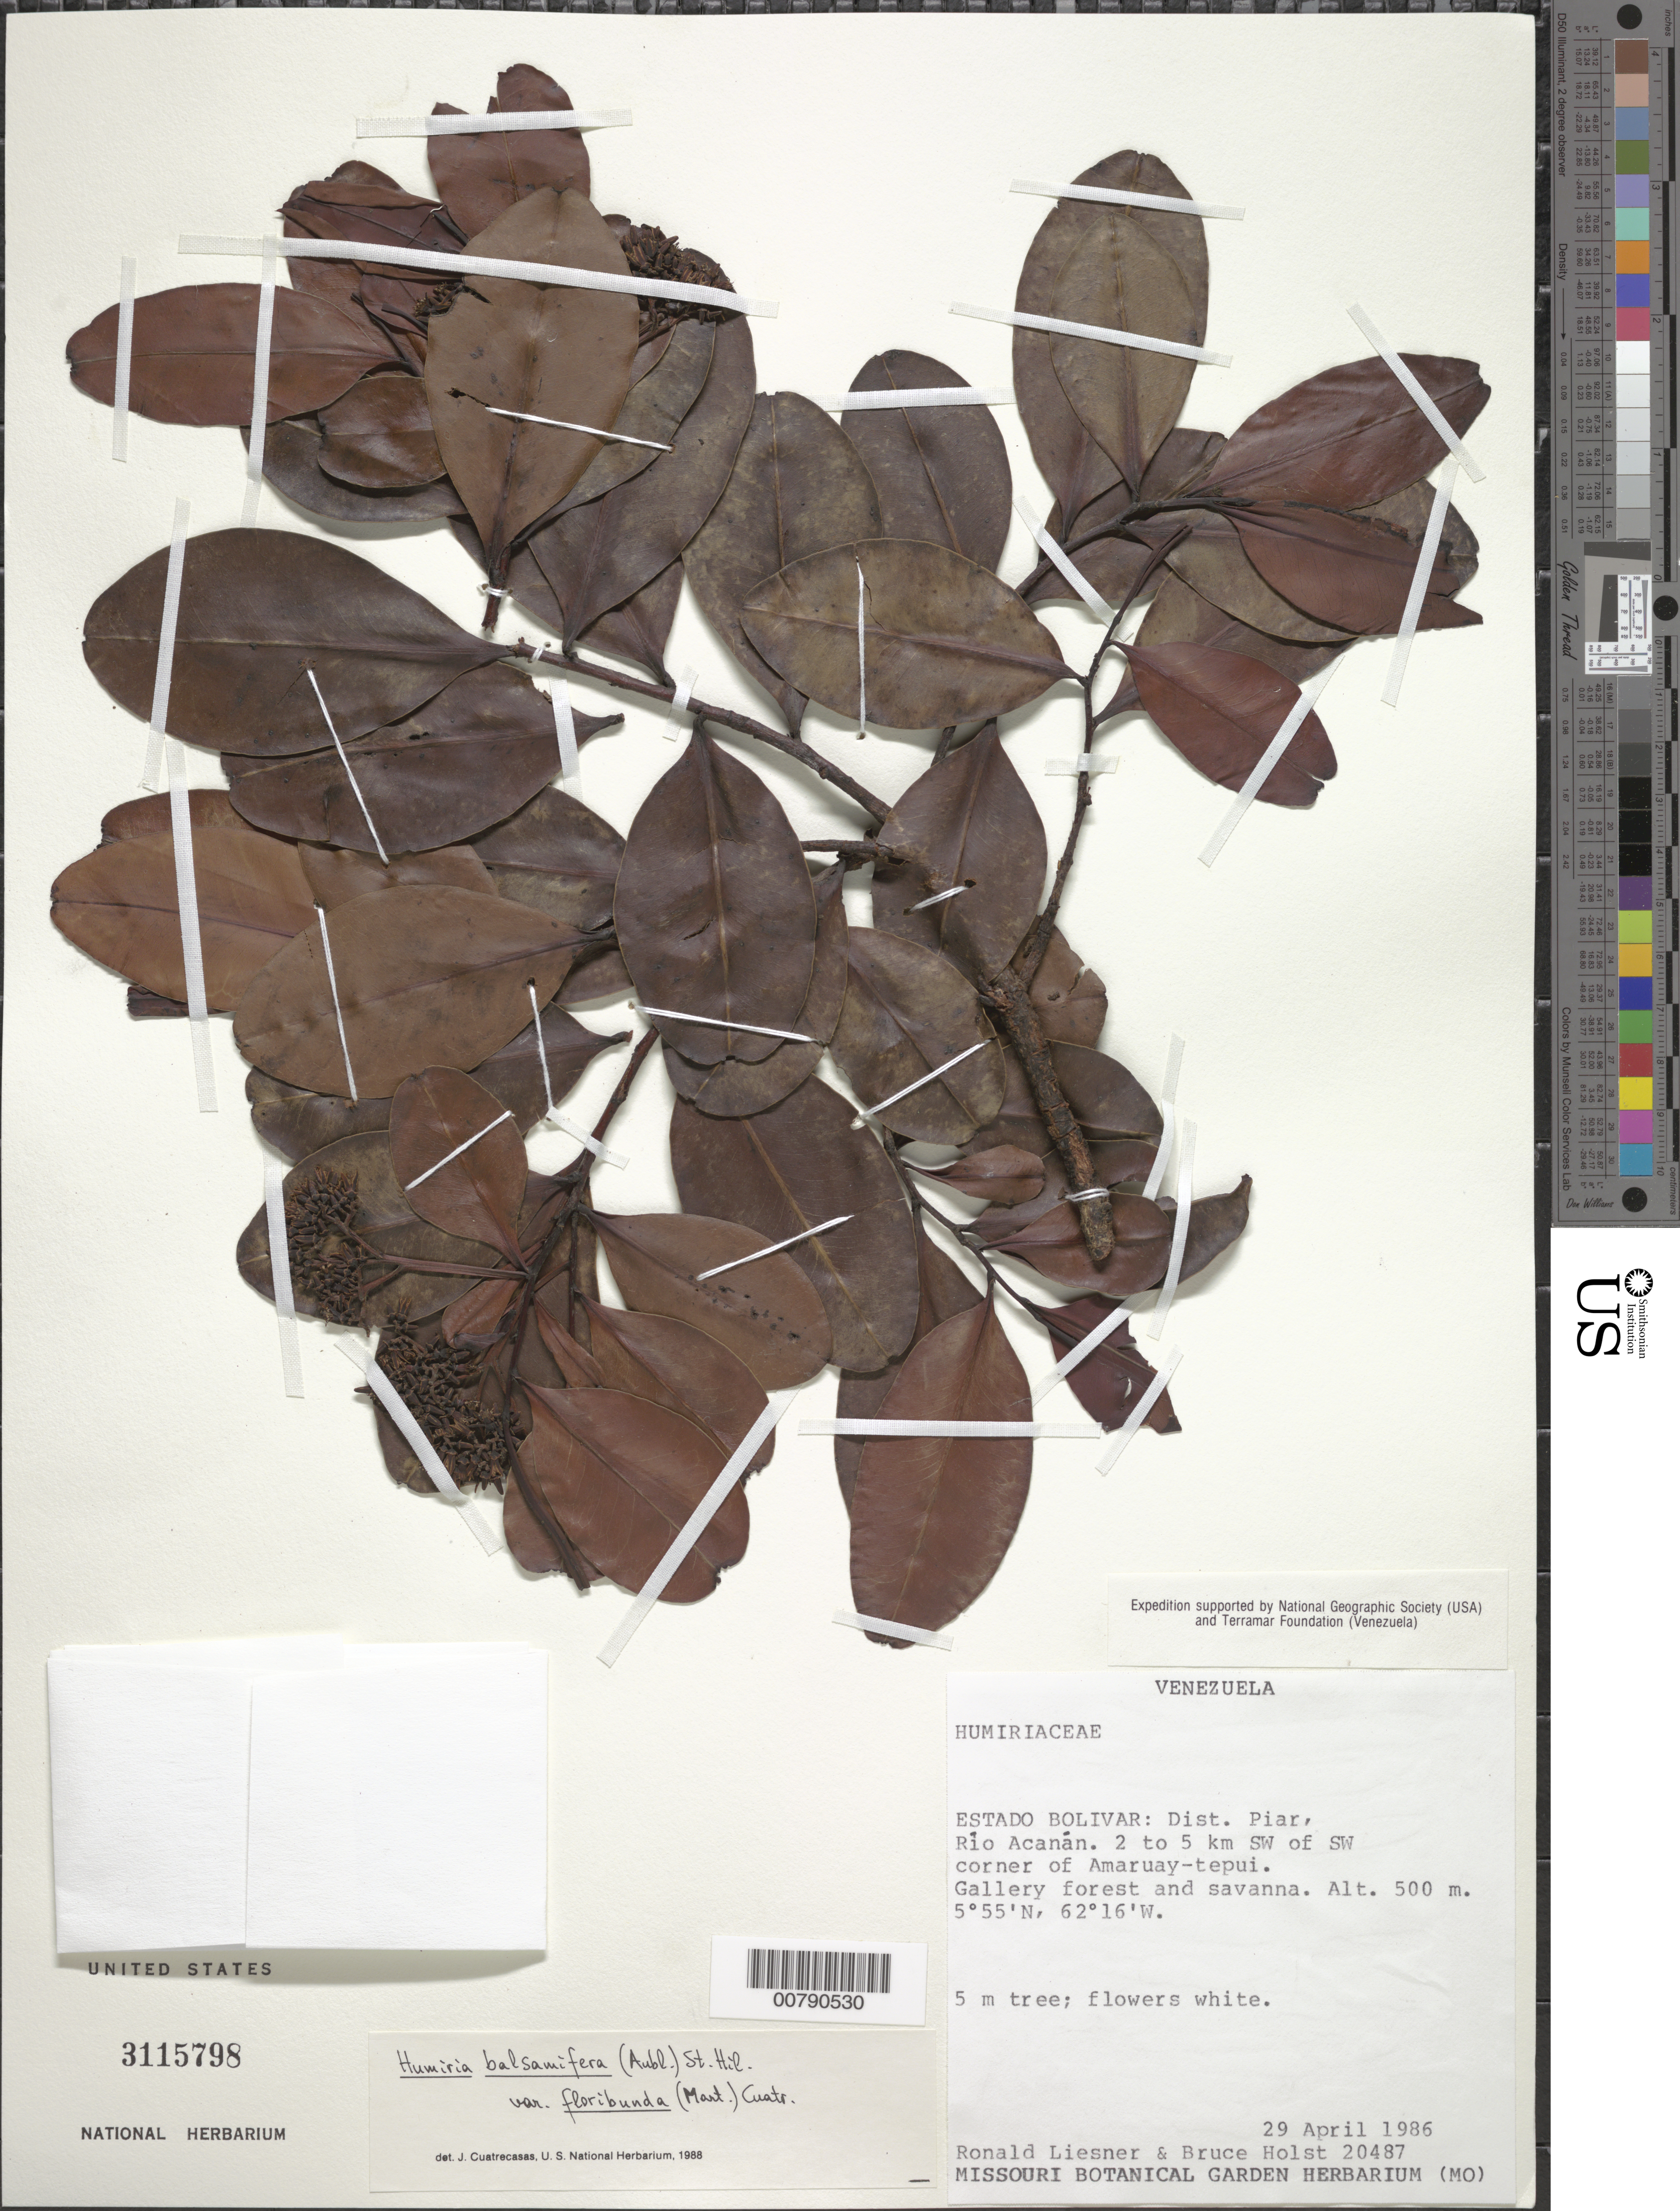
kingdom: Plantae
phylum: Tracheophyta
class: Magnoliopsida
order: Malpighiales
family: Humiriaceae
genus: Humiria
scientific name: Humiria balsamifera var. floribunda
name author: (Mart.) Cuatrec.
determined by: Cuatrecasas, J.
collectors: R. L. Liesner & B. Holst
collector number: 20487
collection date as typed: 29-Apr-86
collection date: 1986-04-29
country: Venezuela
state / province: Bolívar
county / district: Piar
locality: Río Acanán, 2-5 km SW of SW corner of Amaruay-tepuí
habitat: Gallery forest and savanna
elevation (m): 500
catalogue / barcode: US 3115798